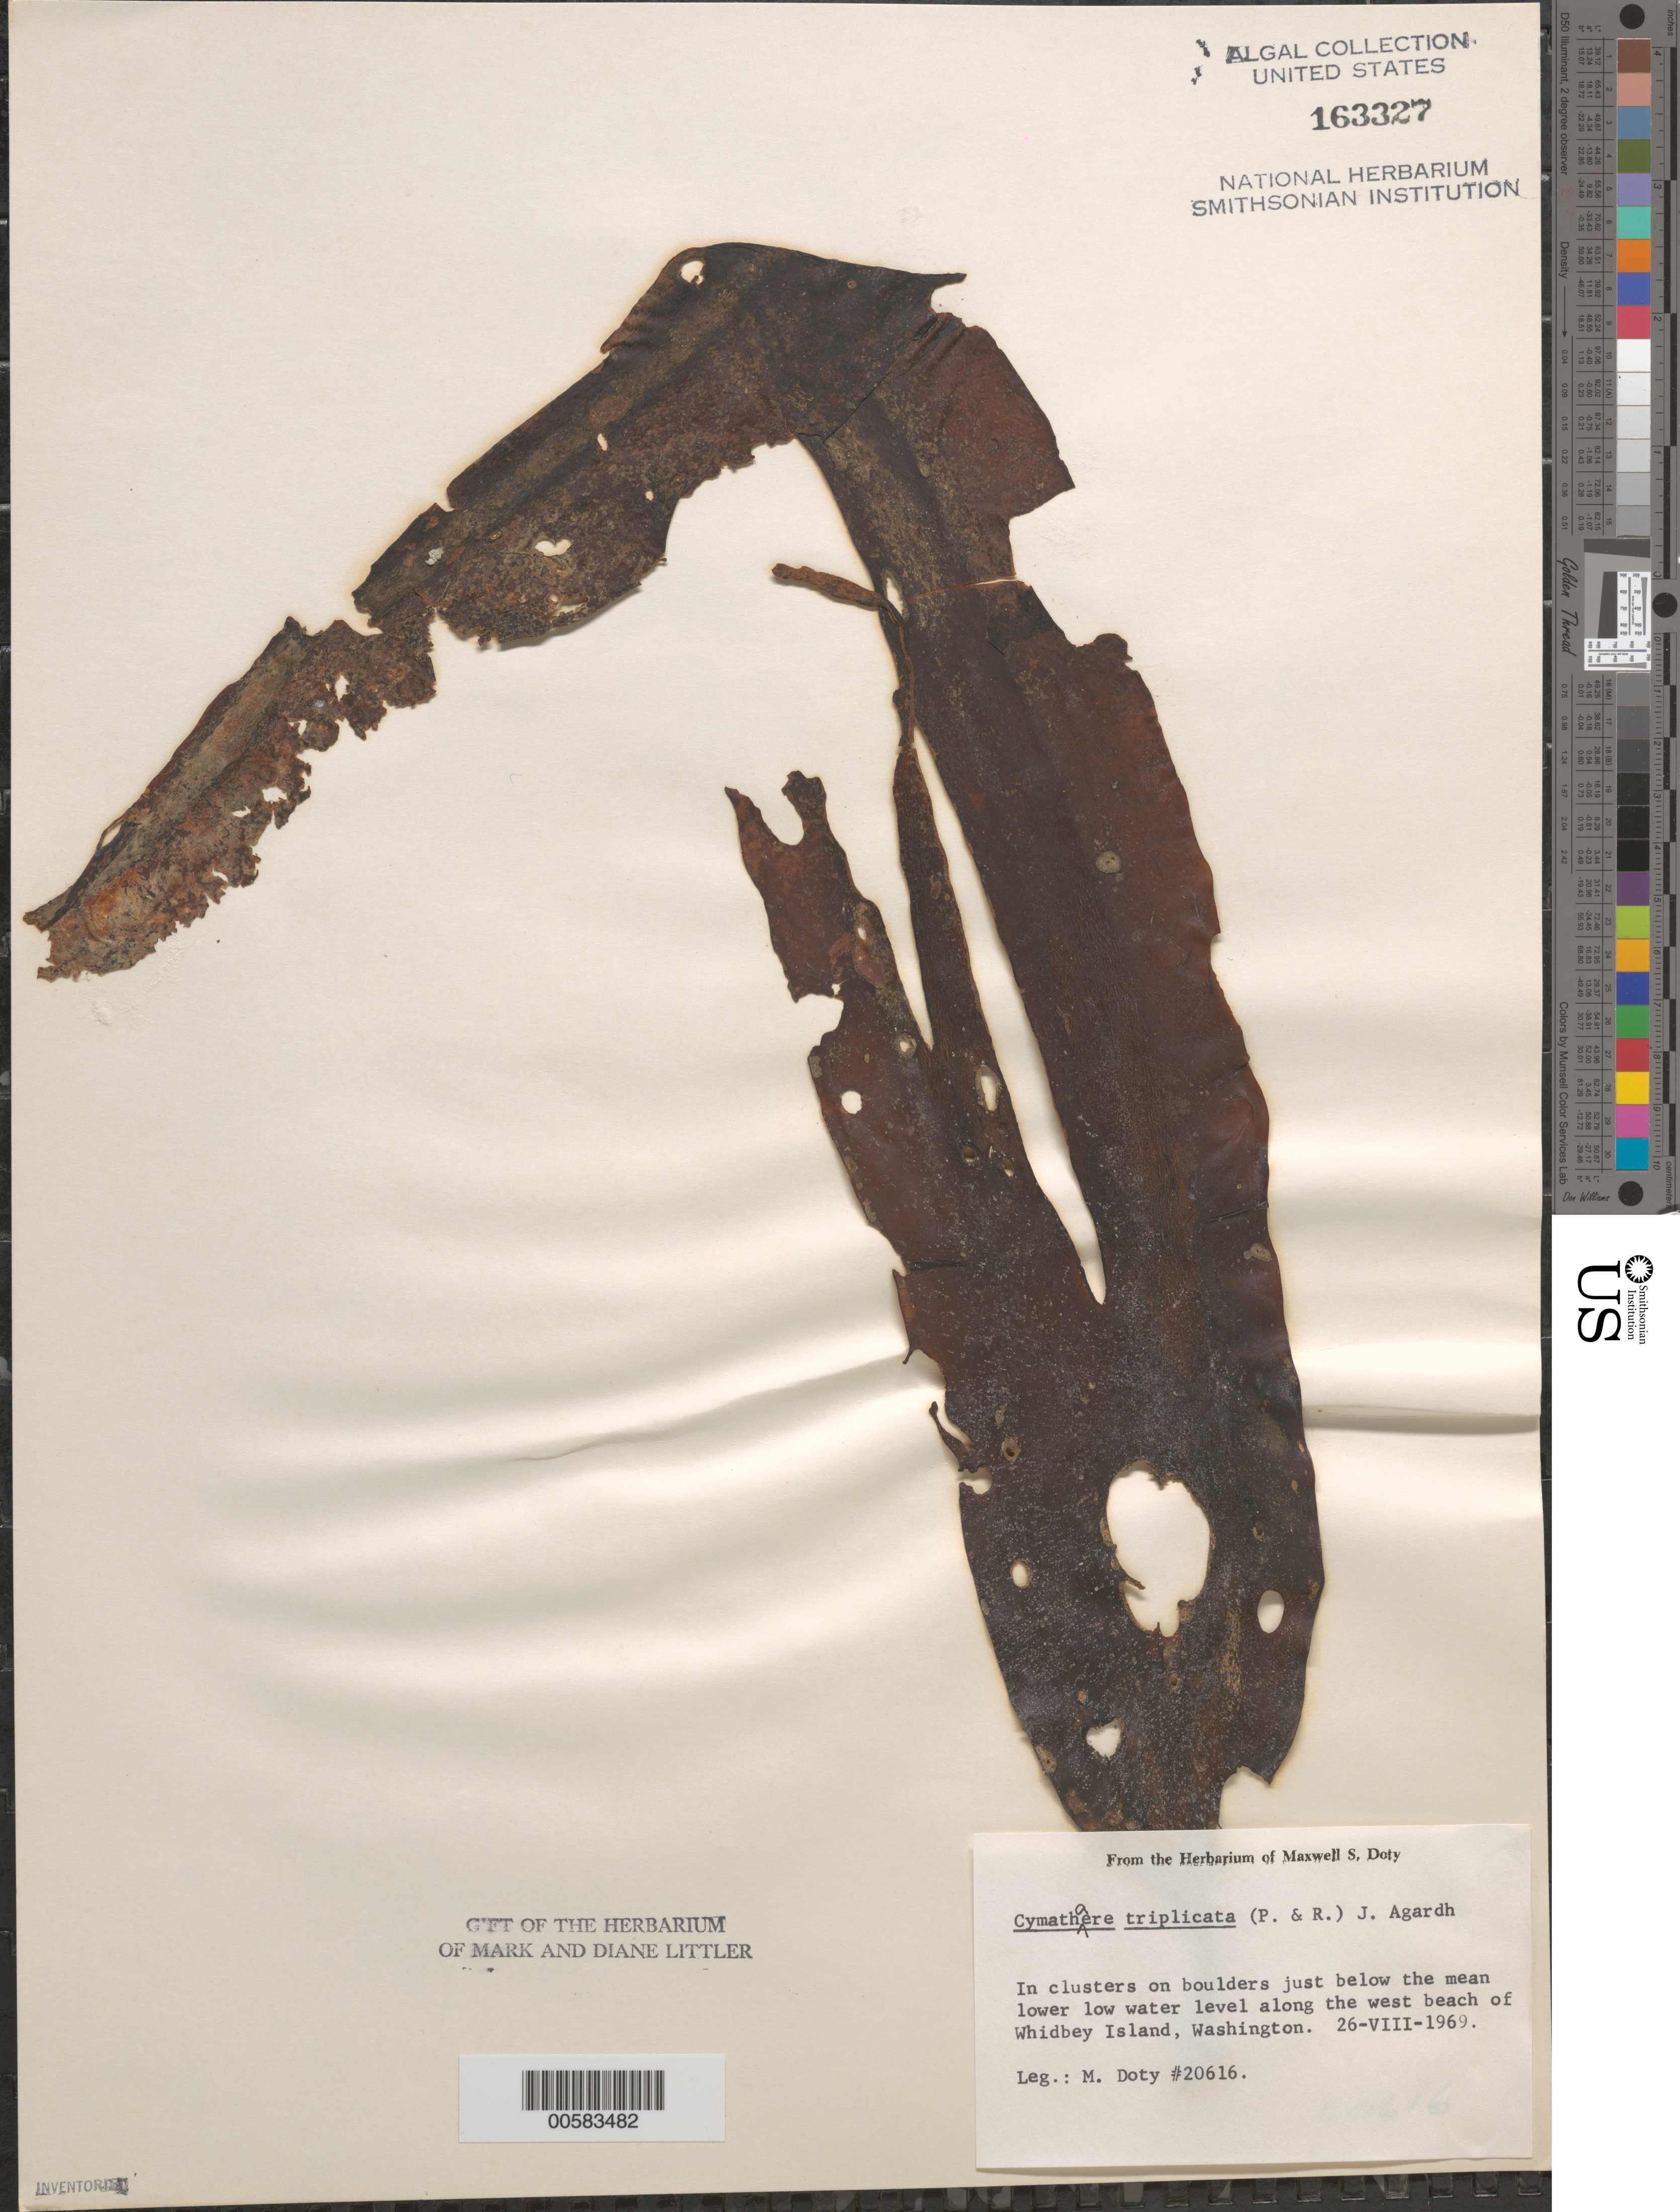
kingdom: Chromista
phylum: Ochrophyta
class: Phaeophyceae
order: Laminariales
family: Laminariaceae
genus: Cymathaere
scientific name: Cymathaere triplicata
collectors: M. S. Doty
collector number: MSD 20616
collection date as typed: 26 Aug 1969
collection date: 1969-08-26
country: United States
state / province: Washington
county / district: Island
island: Whidbey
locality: West Beach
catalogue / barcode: US 163327